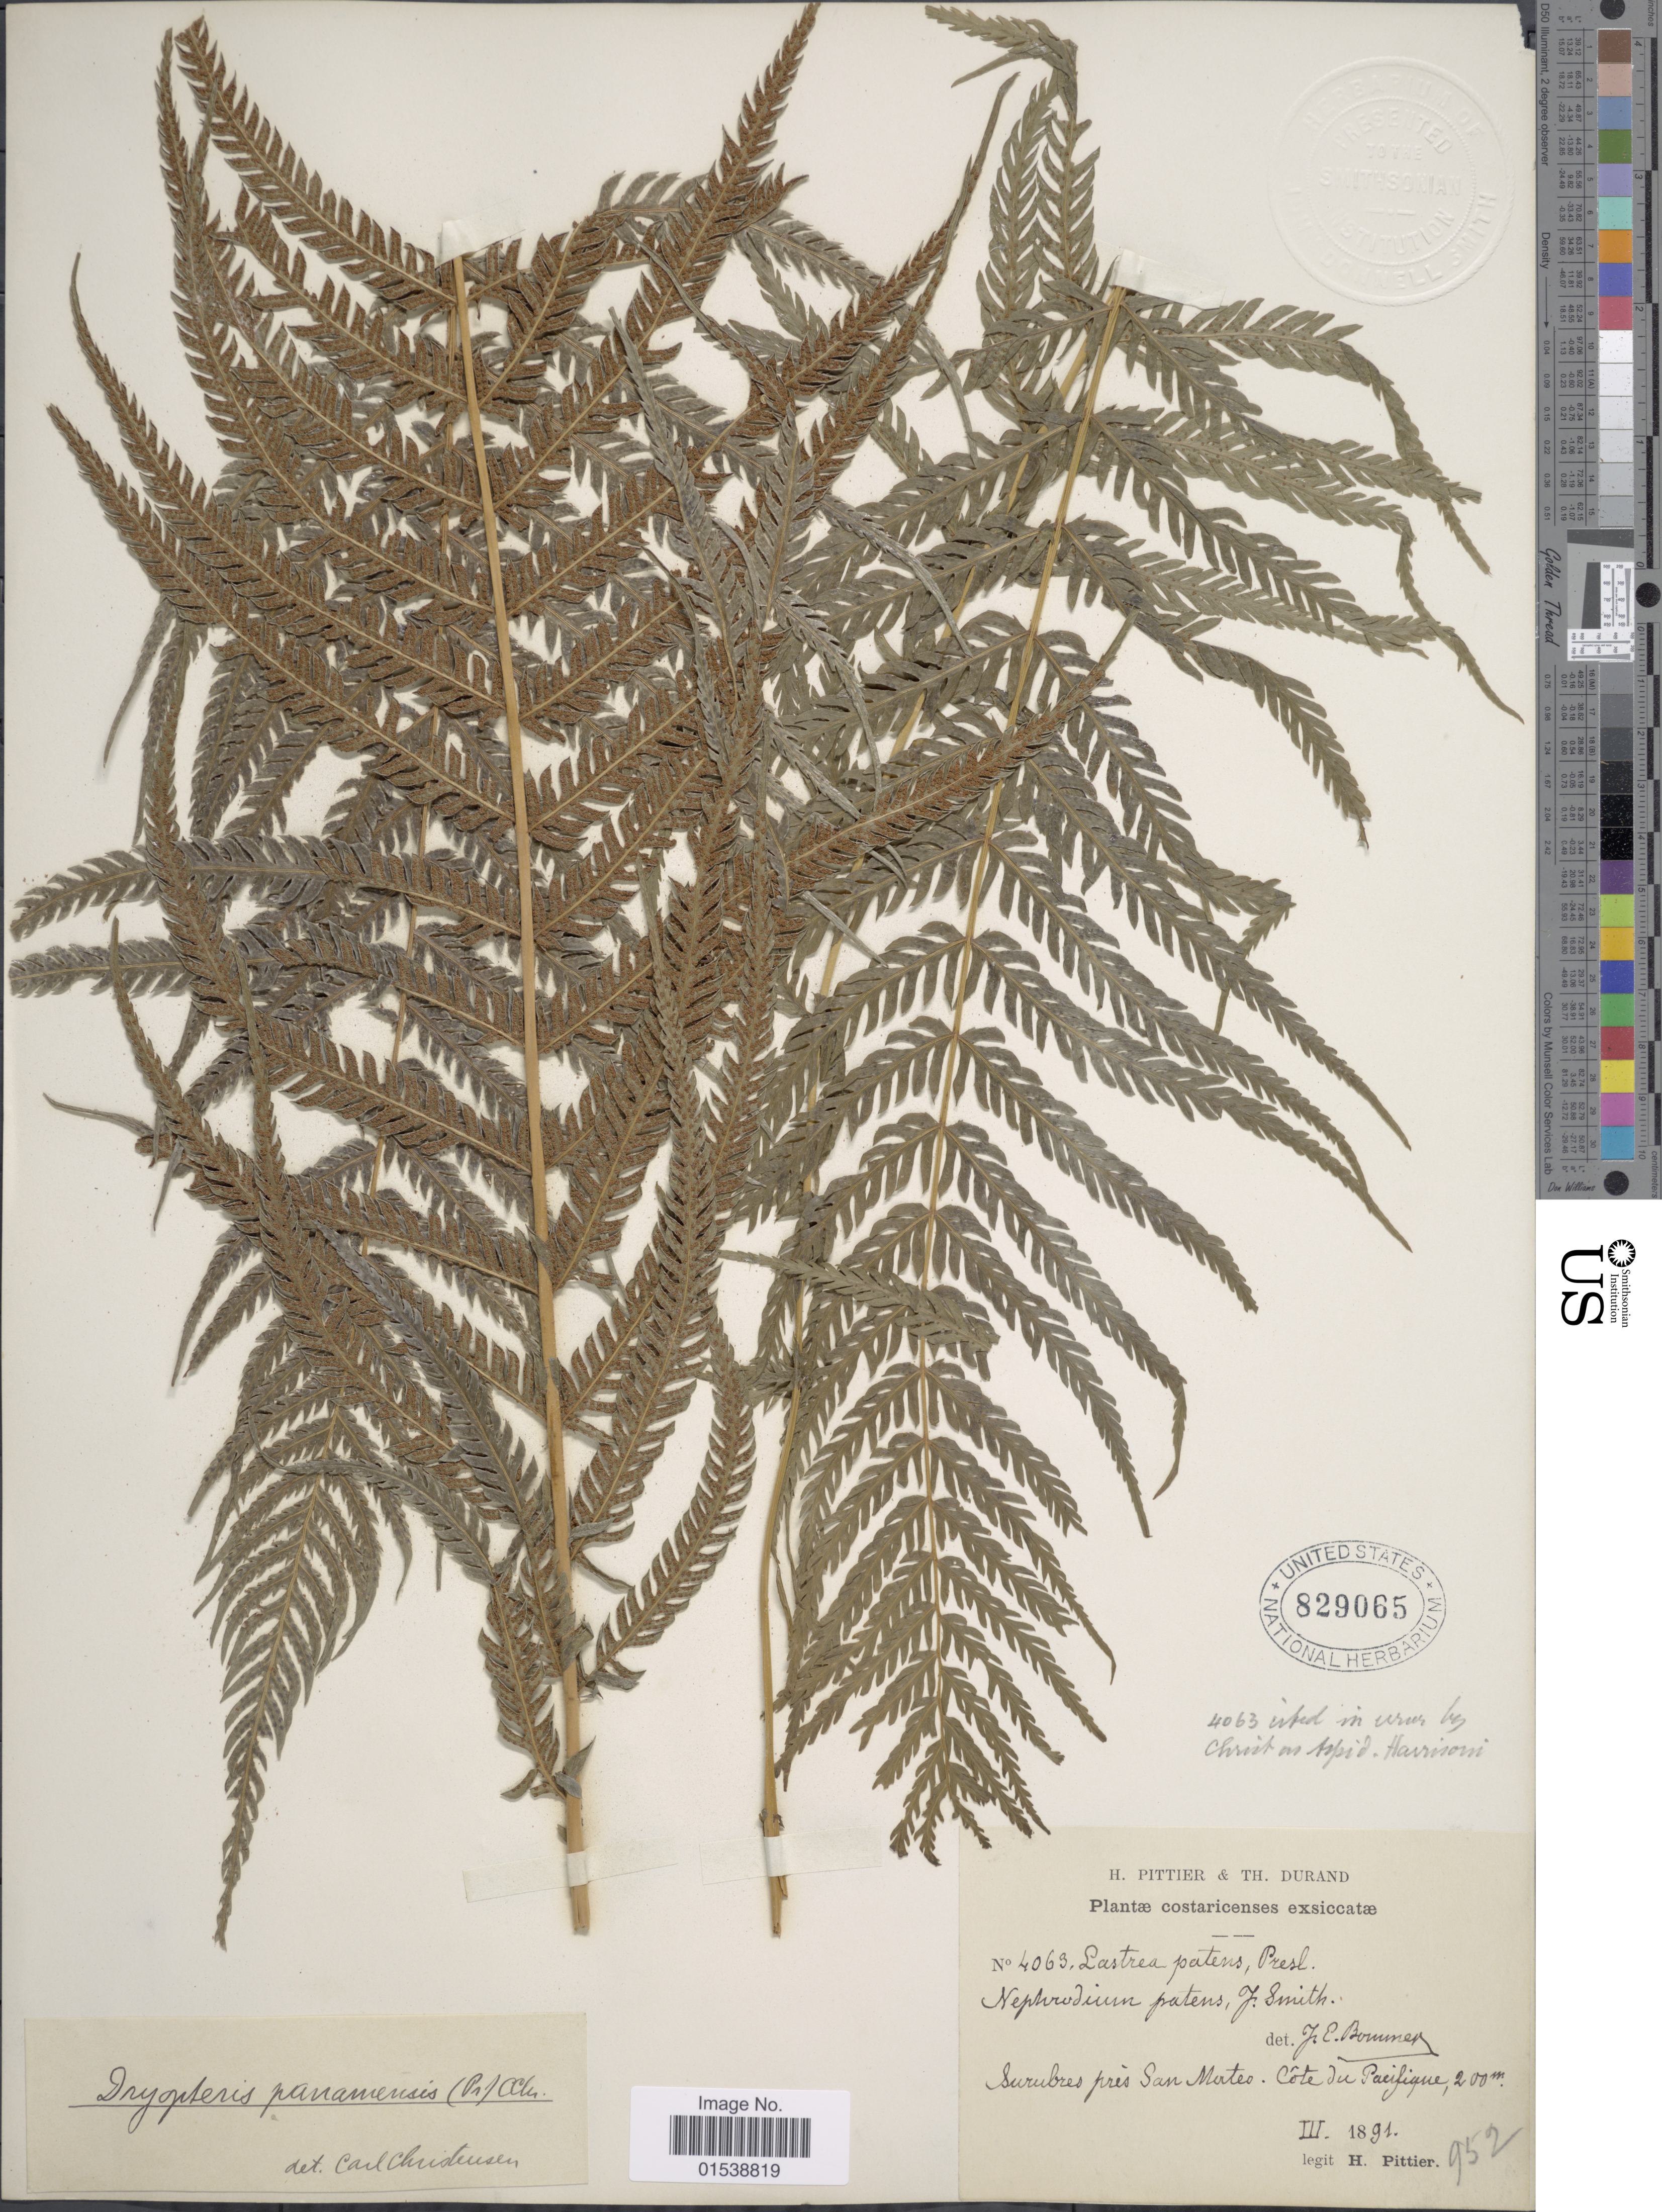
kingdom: Plantae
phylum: Tracheophyta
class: Polypodiopsida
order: Polypodiales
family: Thelypteridaceae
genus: Amauropelta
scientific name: Amauropelta resinifera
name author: (Desv.) Pic. Serm.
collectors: H. F. Pittier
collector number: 4063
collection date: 1891-03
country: Costa Rica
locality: Costaricenses, Surubres pres San Mateo, Cote du Pacifique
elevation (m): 200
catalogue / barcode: US 829065